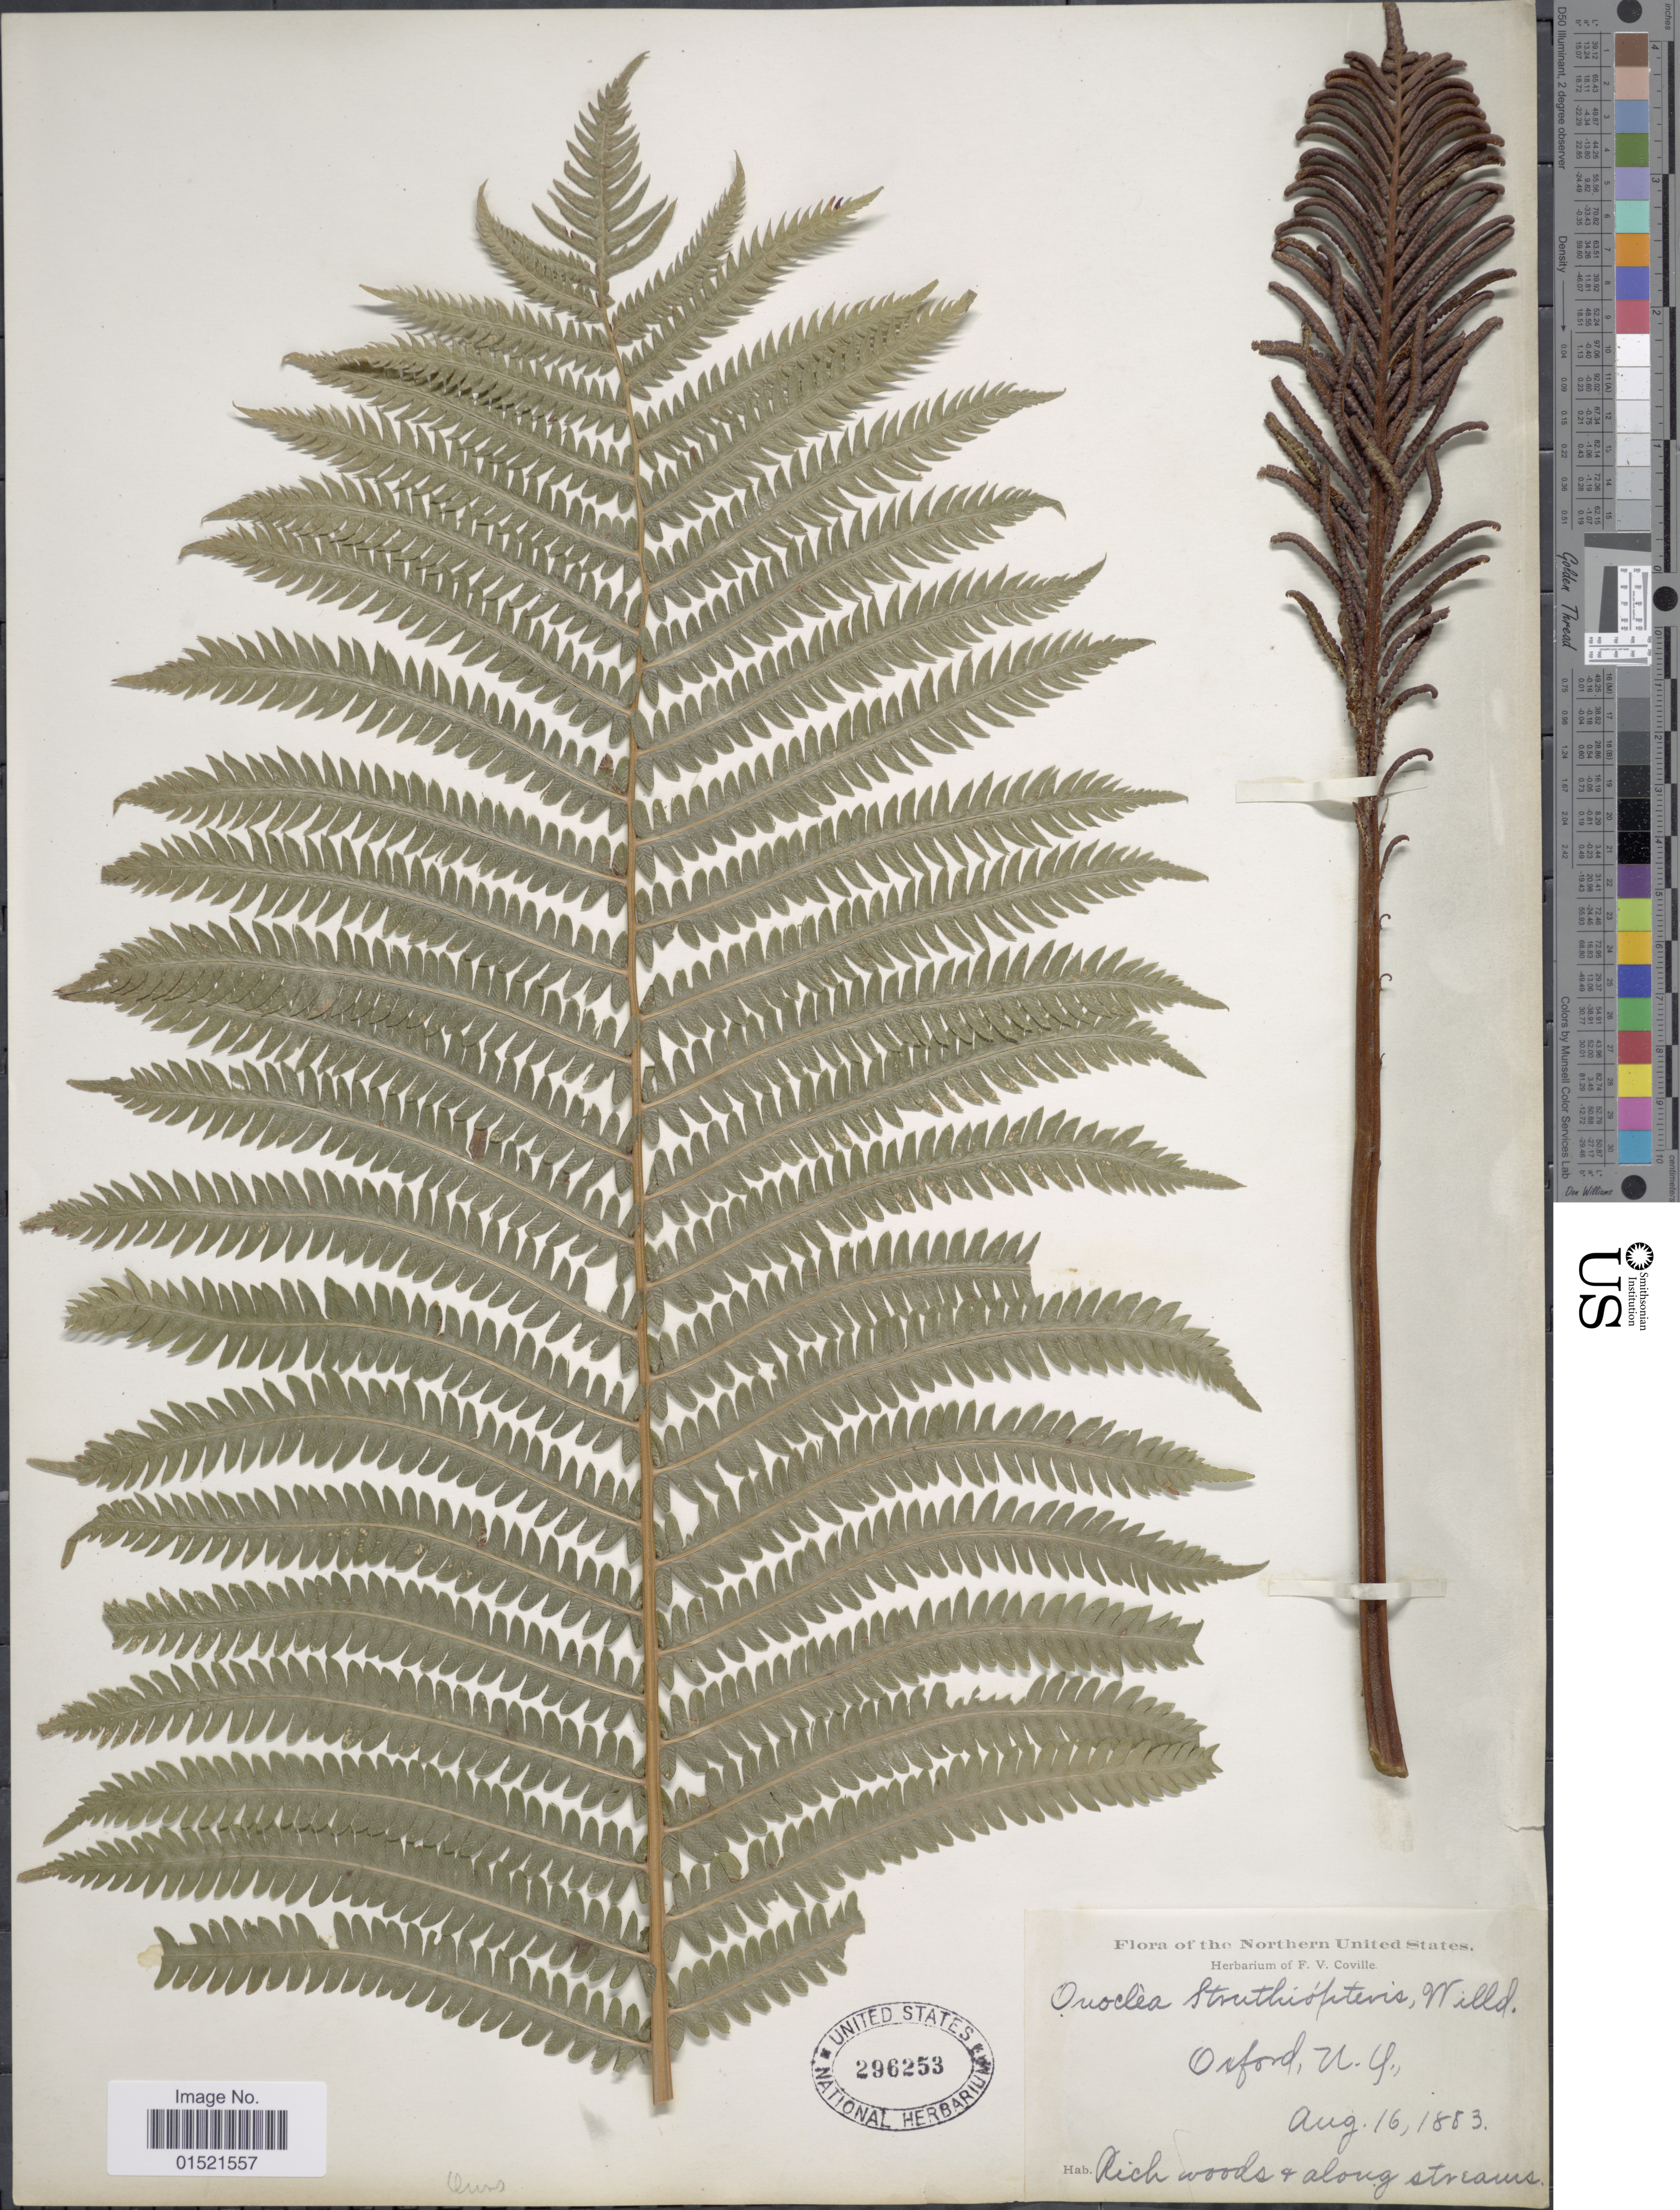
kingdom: Plantae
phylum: Tracheophyta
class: Polypodiopsida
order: Polypodiales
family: Onocleaceae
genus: Matteuccia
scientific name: Matteuccia struthiopteris var. pensylvanica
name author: (Willd.) C.V. Morton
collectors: ex herb. F. V. Coville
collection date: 1883-08-16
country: United States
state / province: New York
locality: Northern United States, Oxford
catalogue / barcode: US 296253